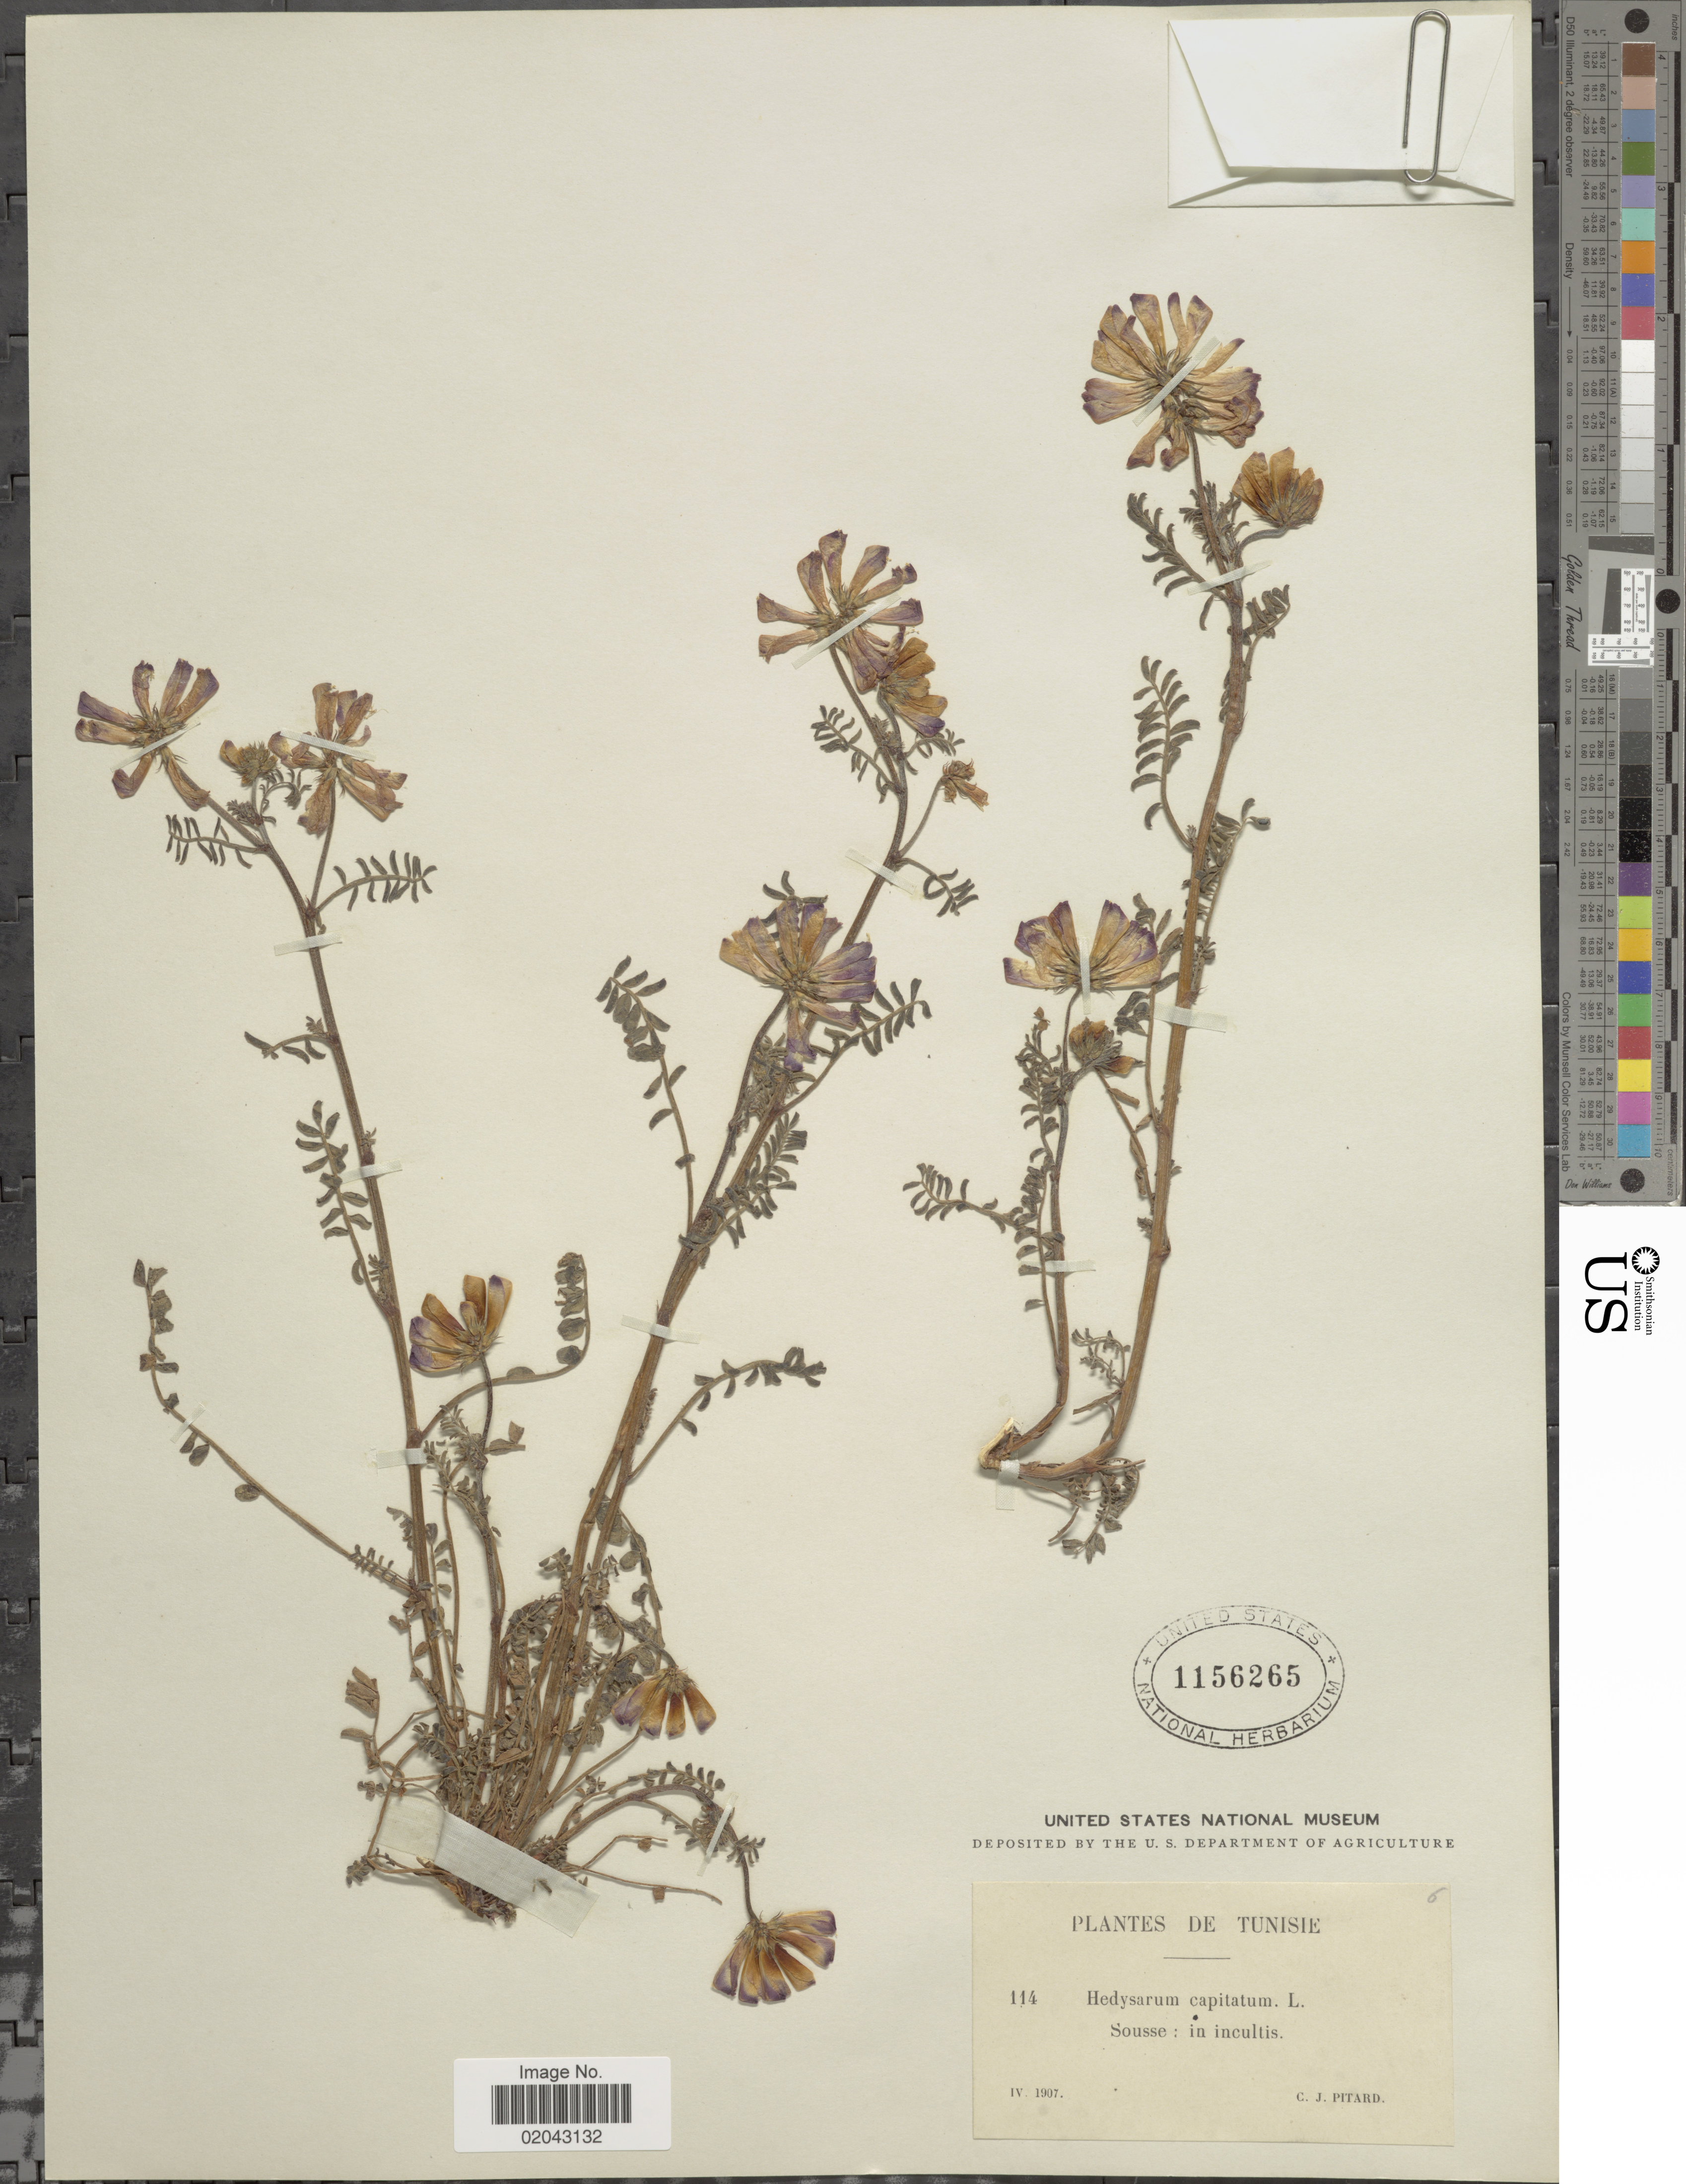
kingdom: Plantae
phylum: Tracheophyta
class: Magnoliopsida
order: Fabales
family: Fabaceae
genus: Hedysarum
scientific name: Hedysarum capitatum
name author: Burm. f.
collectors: C. Pitard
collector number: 114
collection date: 1907-04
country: Tunisia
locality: Tunisie, Sousse: in inculis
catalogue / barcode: US 1156265